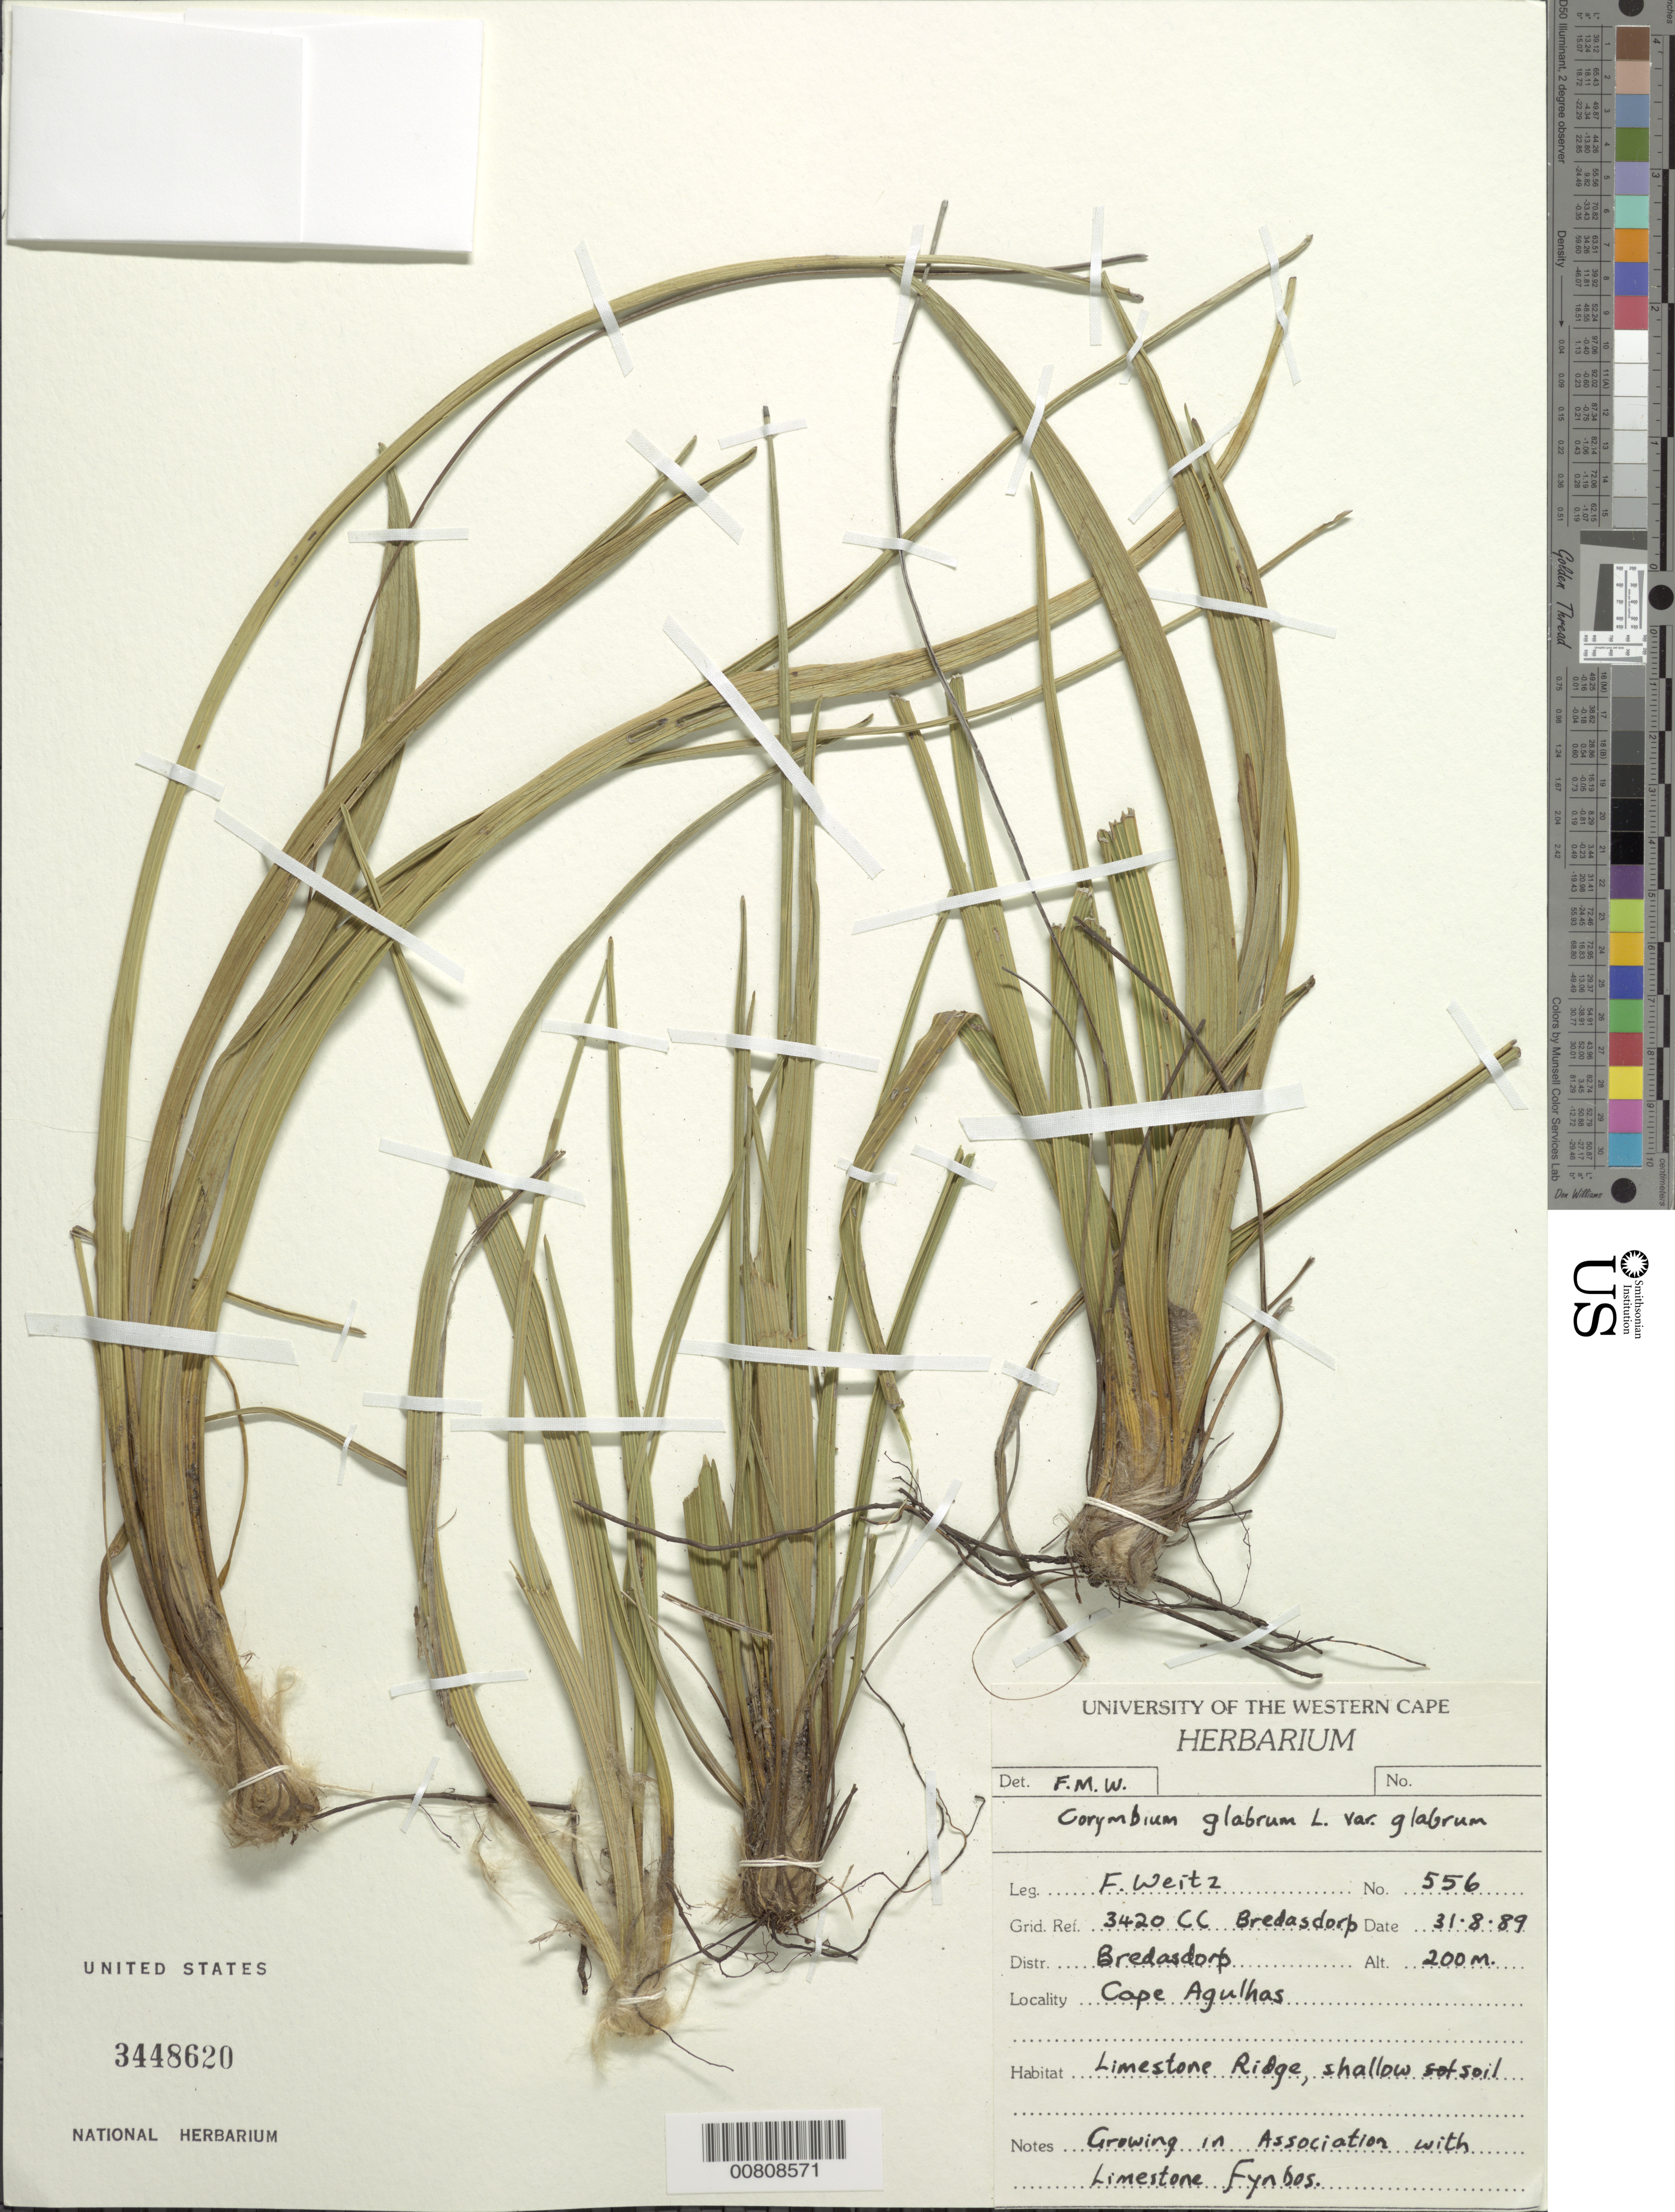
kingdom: Plantae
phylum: Tracheophyta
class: Magnoliopsida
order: Asterales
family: Asteraceae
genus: Corymbium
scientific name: Corymbium glabrum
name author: L.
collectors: F. M. Weitz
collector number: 556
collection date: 1989-08-31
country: South Africa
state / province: Western Cape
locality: Bredasdorp, Cape Agulhas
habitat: Limestone ridge, shallow soil; growing with limestone fynbos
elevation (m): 200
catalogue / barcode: US 3448620